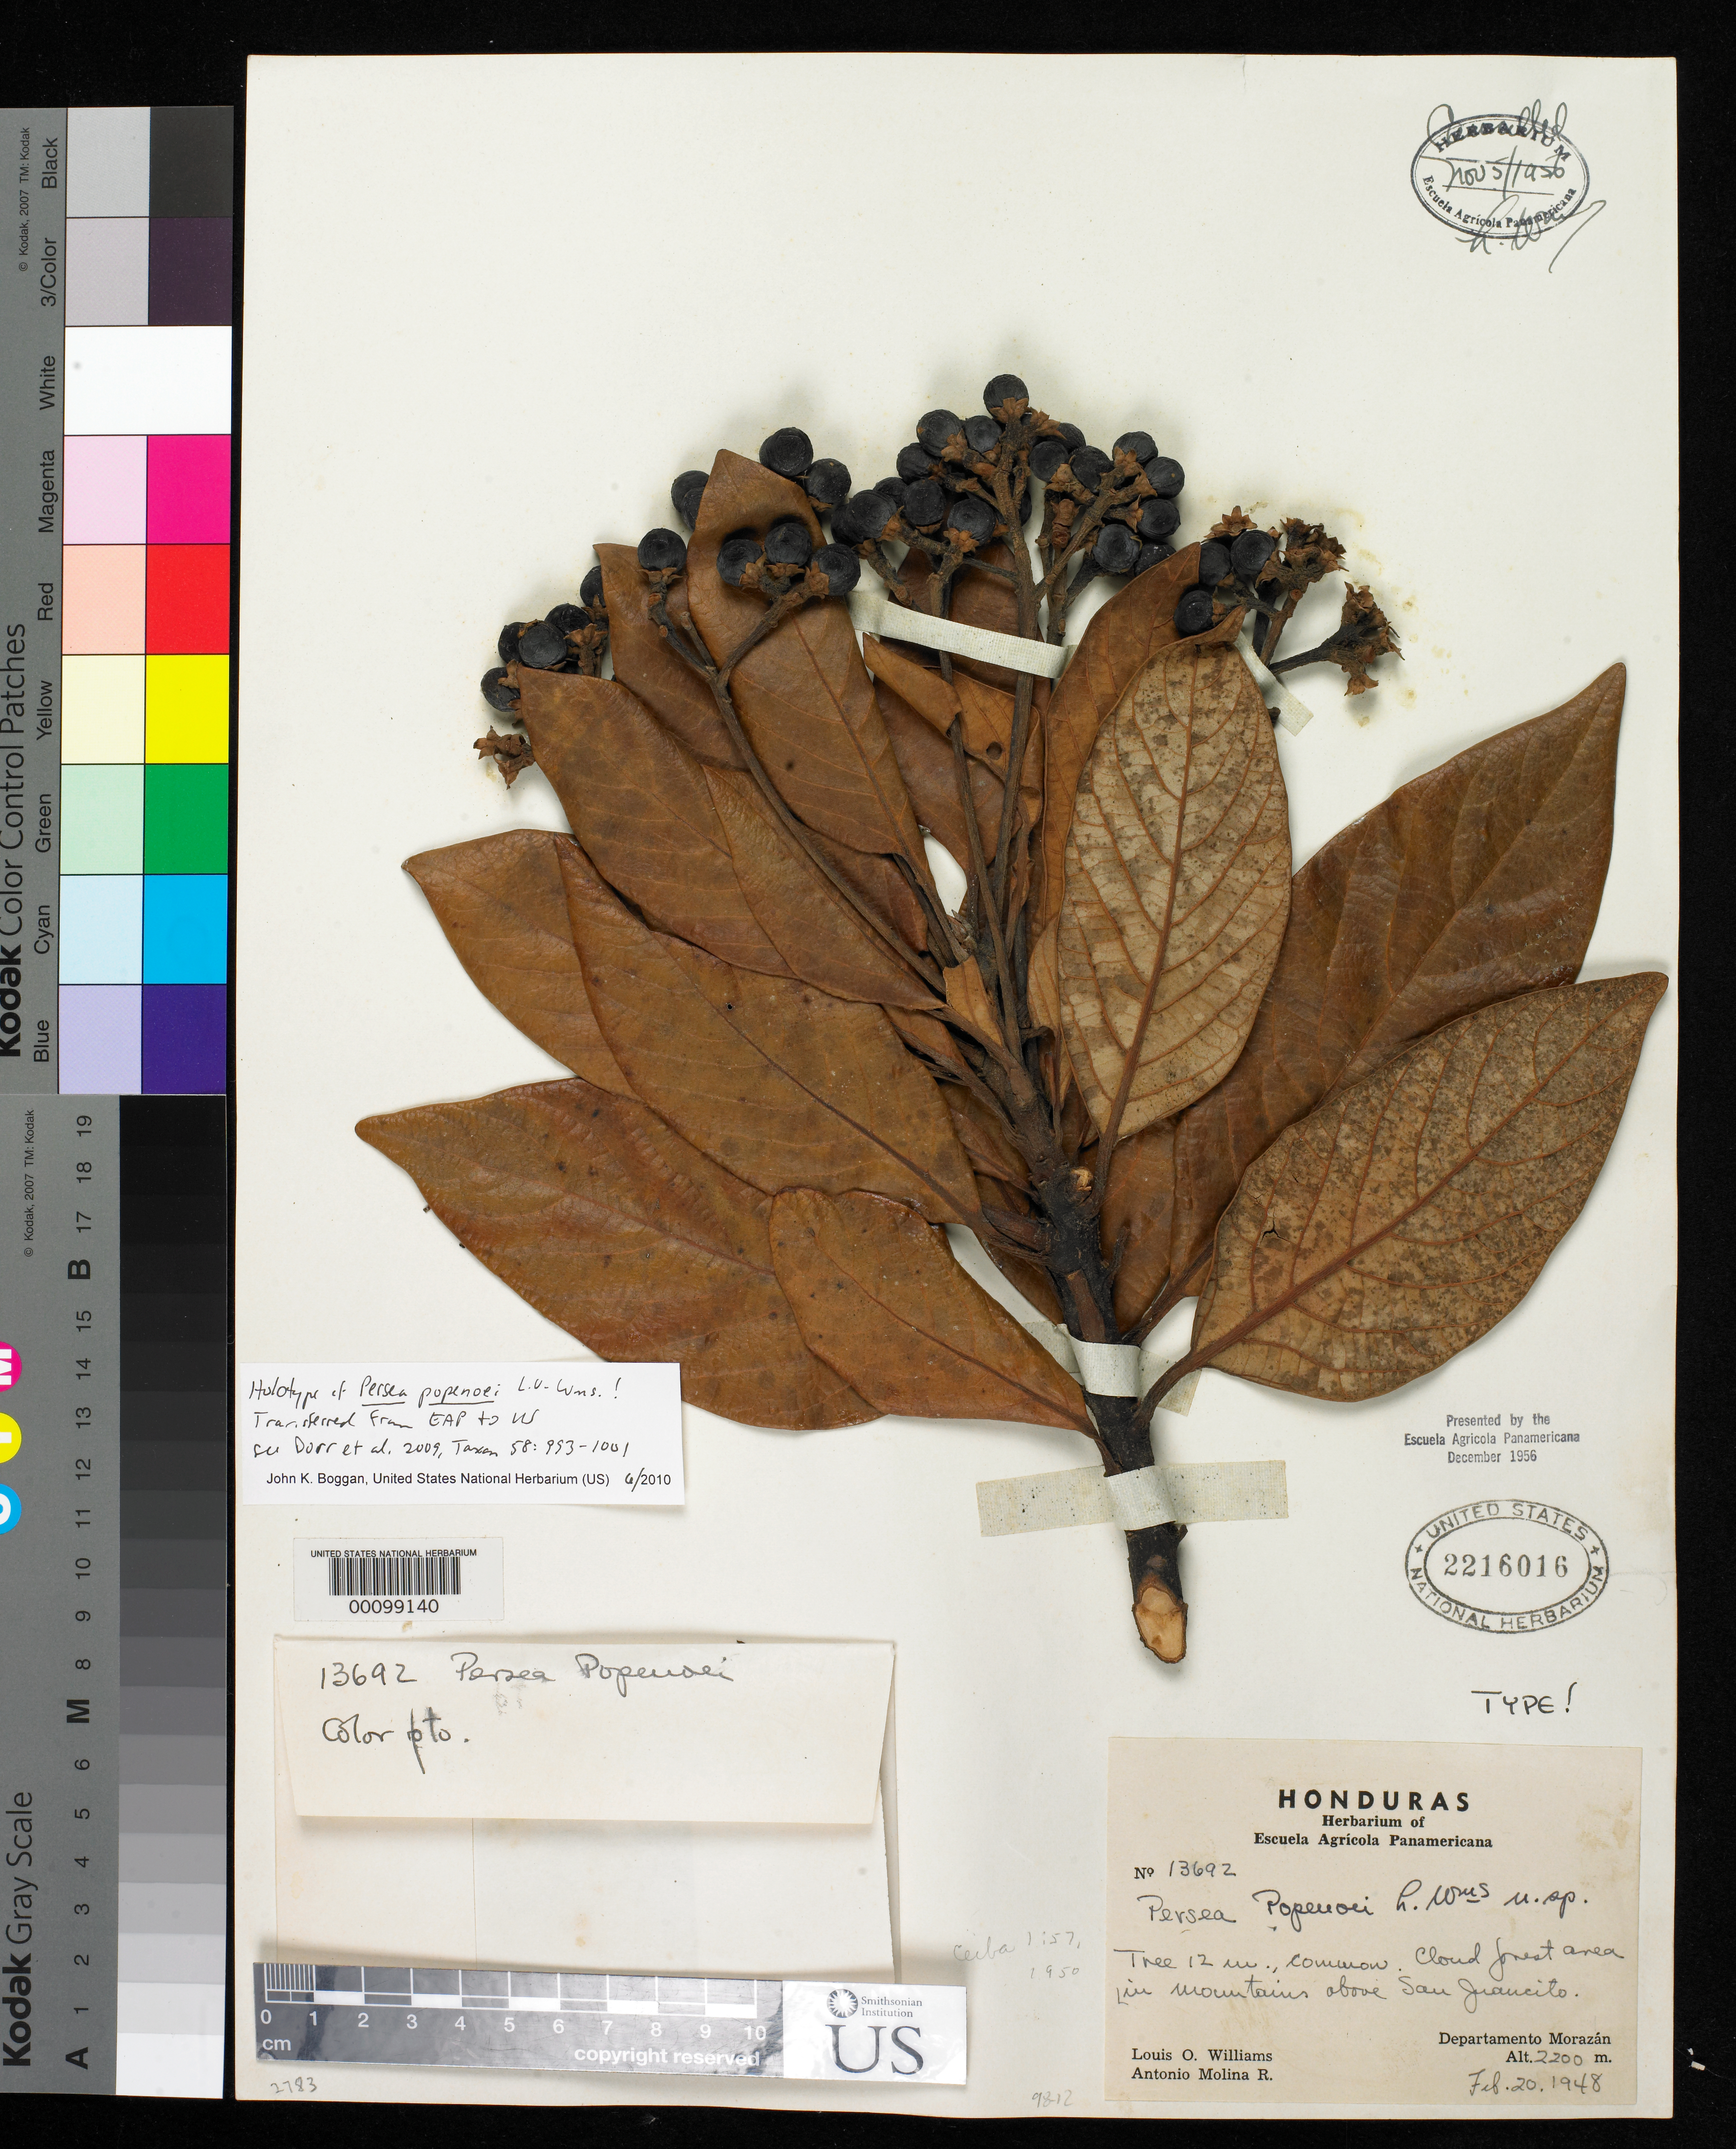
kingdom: Plantae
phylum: Tracheophyta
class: Magnoliopsida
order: Laurales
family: Lauraceae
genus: Persea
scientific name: Persea popenoei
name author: L.O. Williams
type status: Holotype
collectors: L. O. Williams & A. Molina R.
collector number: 13692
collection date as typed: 20 Feb 1948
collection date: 1948-02-20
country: Honduras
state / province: Fco. Morazán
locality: Mountains above San Juancito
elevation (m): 2200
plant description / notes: "Presented by the Escuela Agricola Panamericana December 1956." Holotype, transferred from EAP to US (see Dorr et al. 2009, Taxon 58: 993-1001).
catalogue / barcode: US 2216016